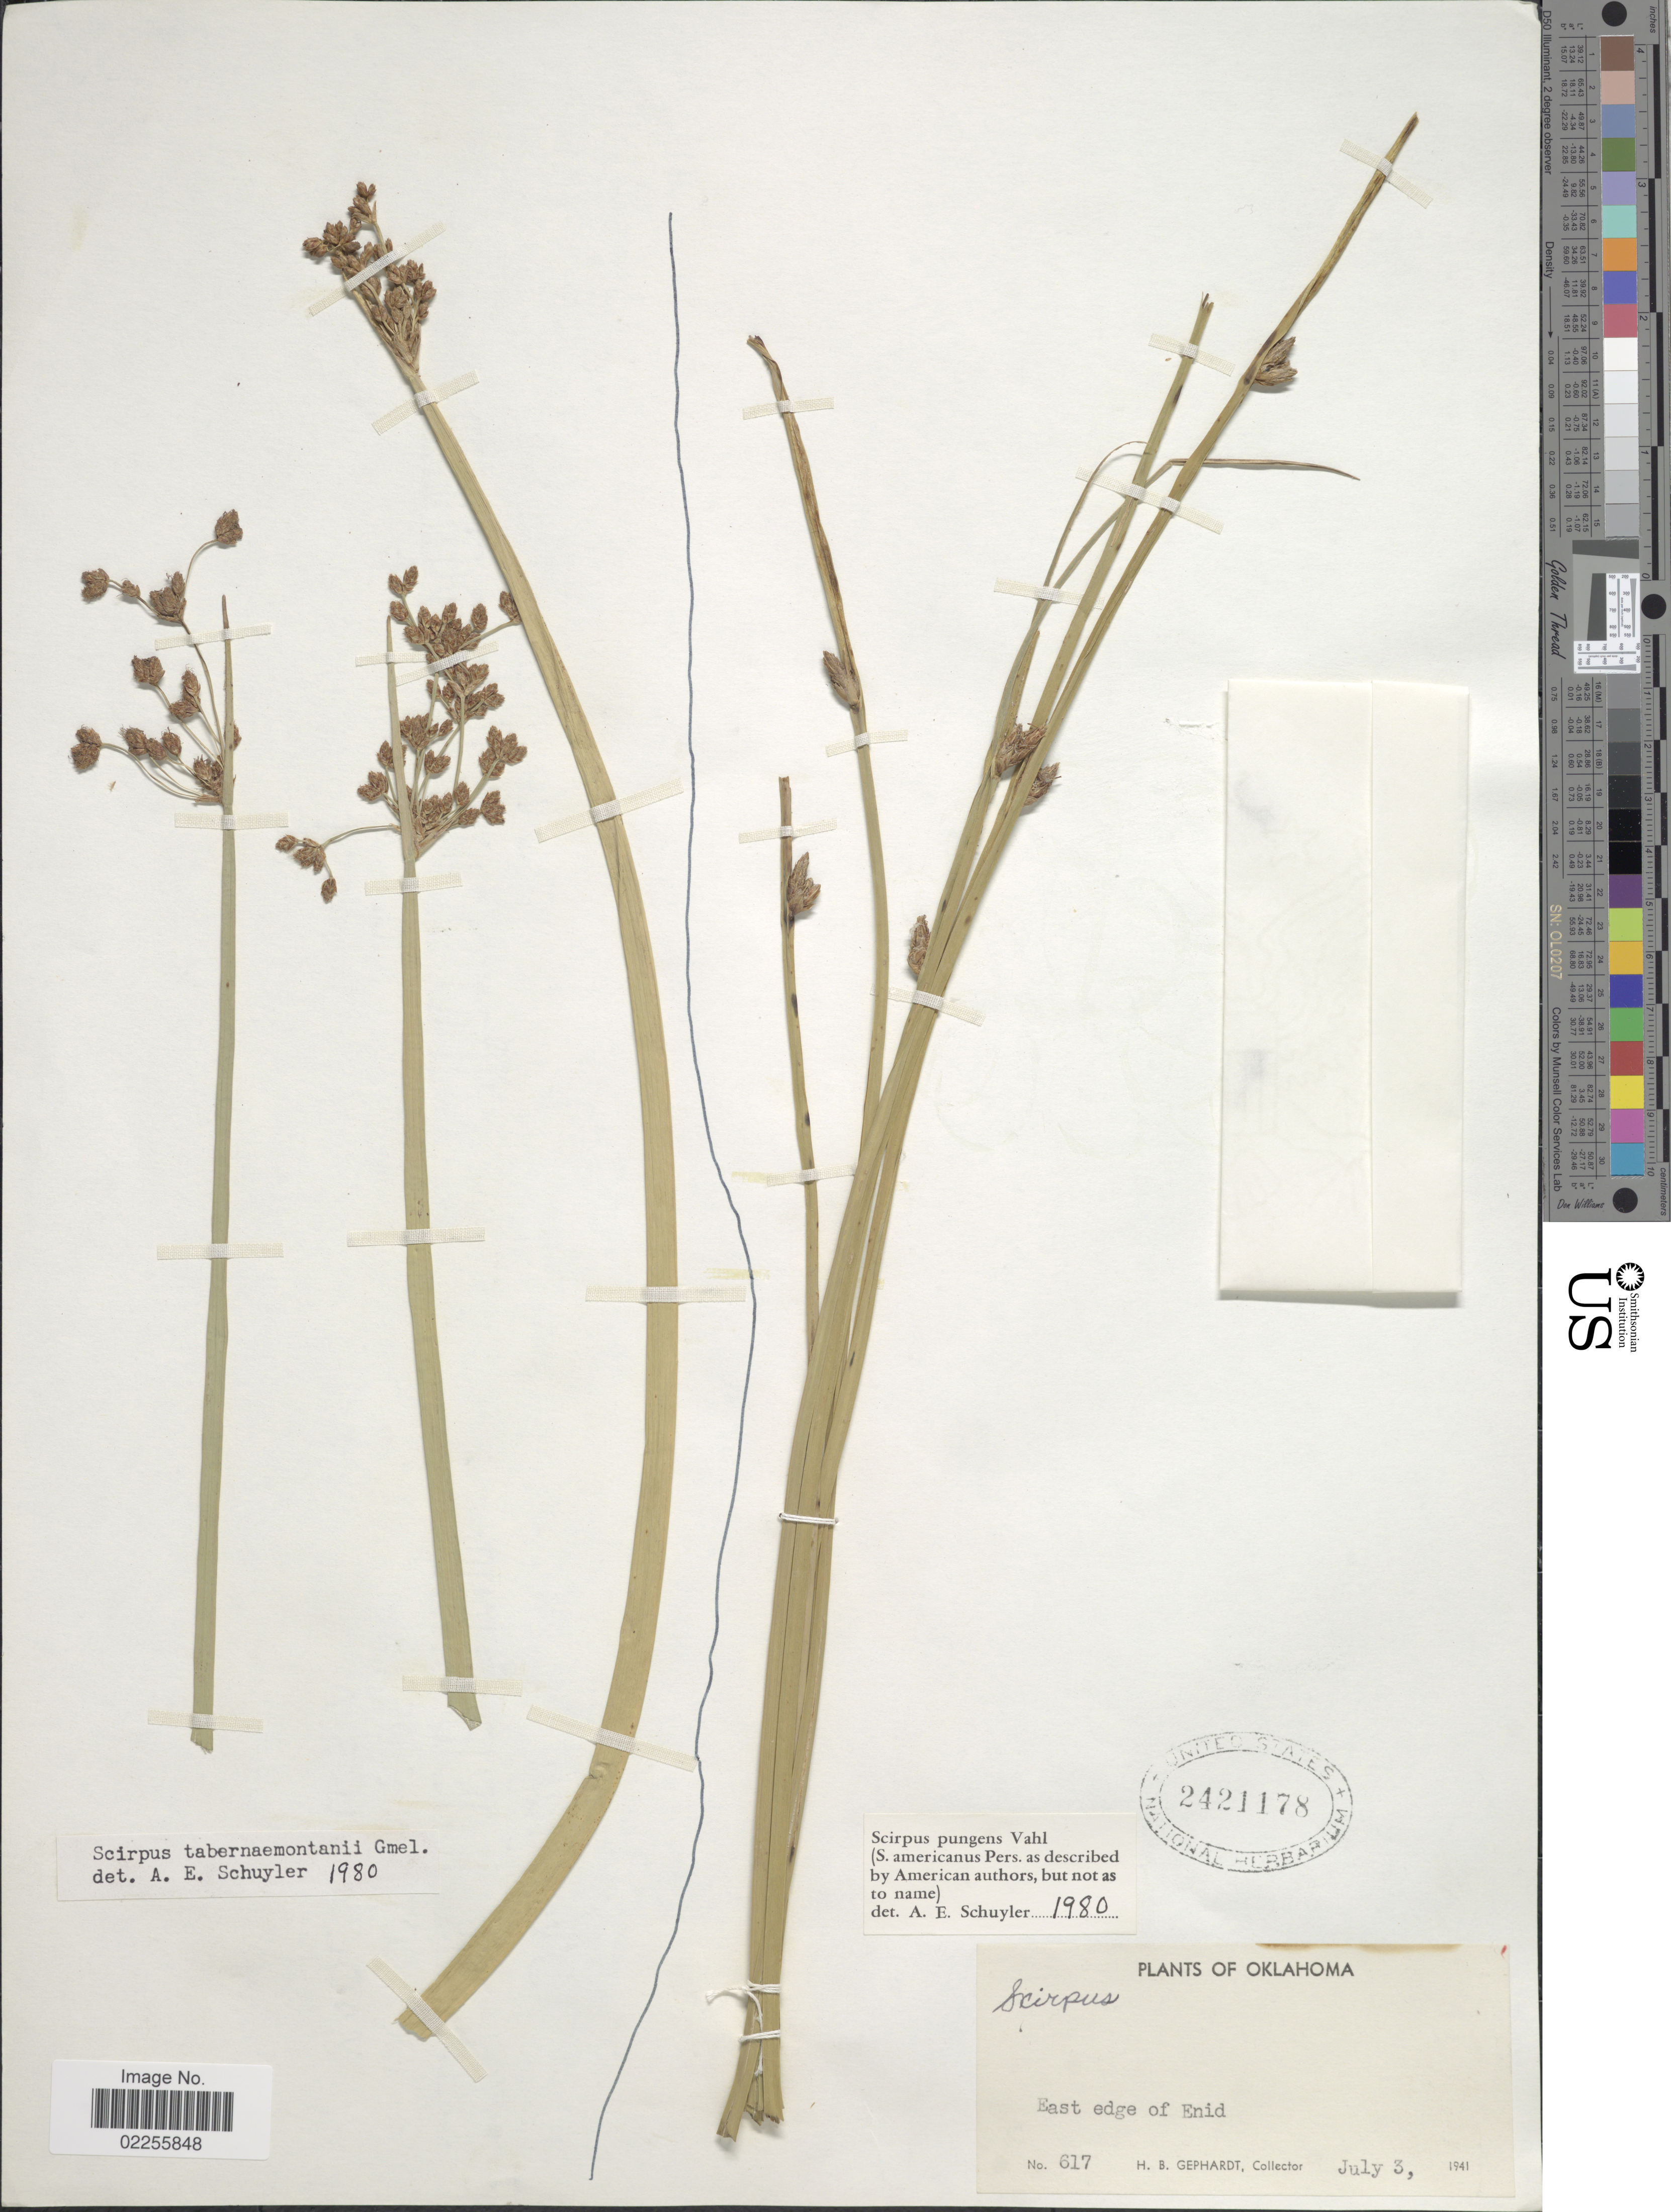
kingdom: Plantae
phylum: Tracheophyta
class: Liliopsida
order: Poales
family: Cyperaceae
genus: Schoenoplectus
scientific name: Schoenoplectus tabernaemontani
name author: (C.C. Gmel.) Palla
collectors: H. Gephardt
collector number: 617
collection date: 1941-07-03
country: United States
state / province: Oklahoma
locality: East edge of Enid.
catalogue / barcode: US 2421178